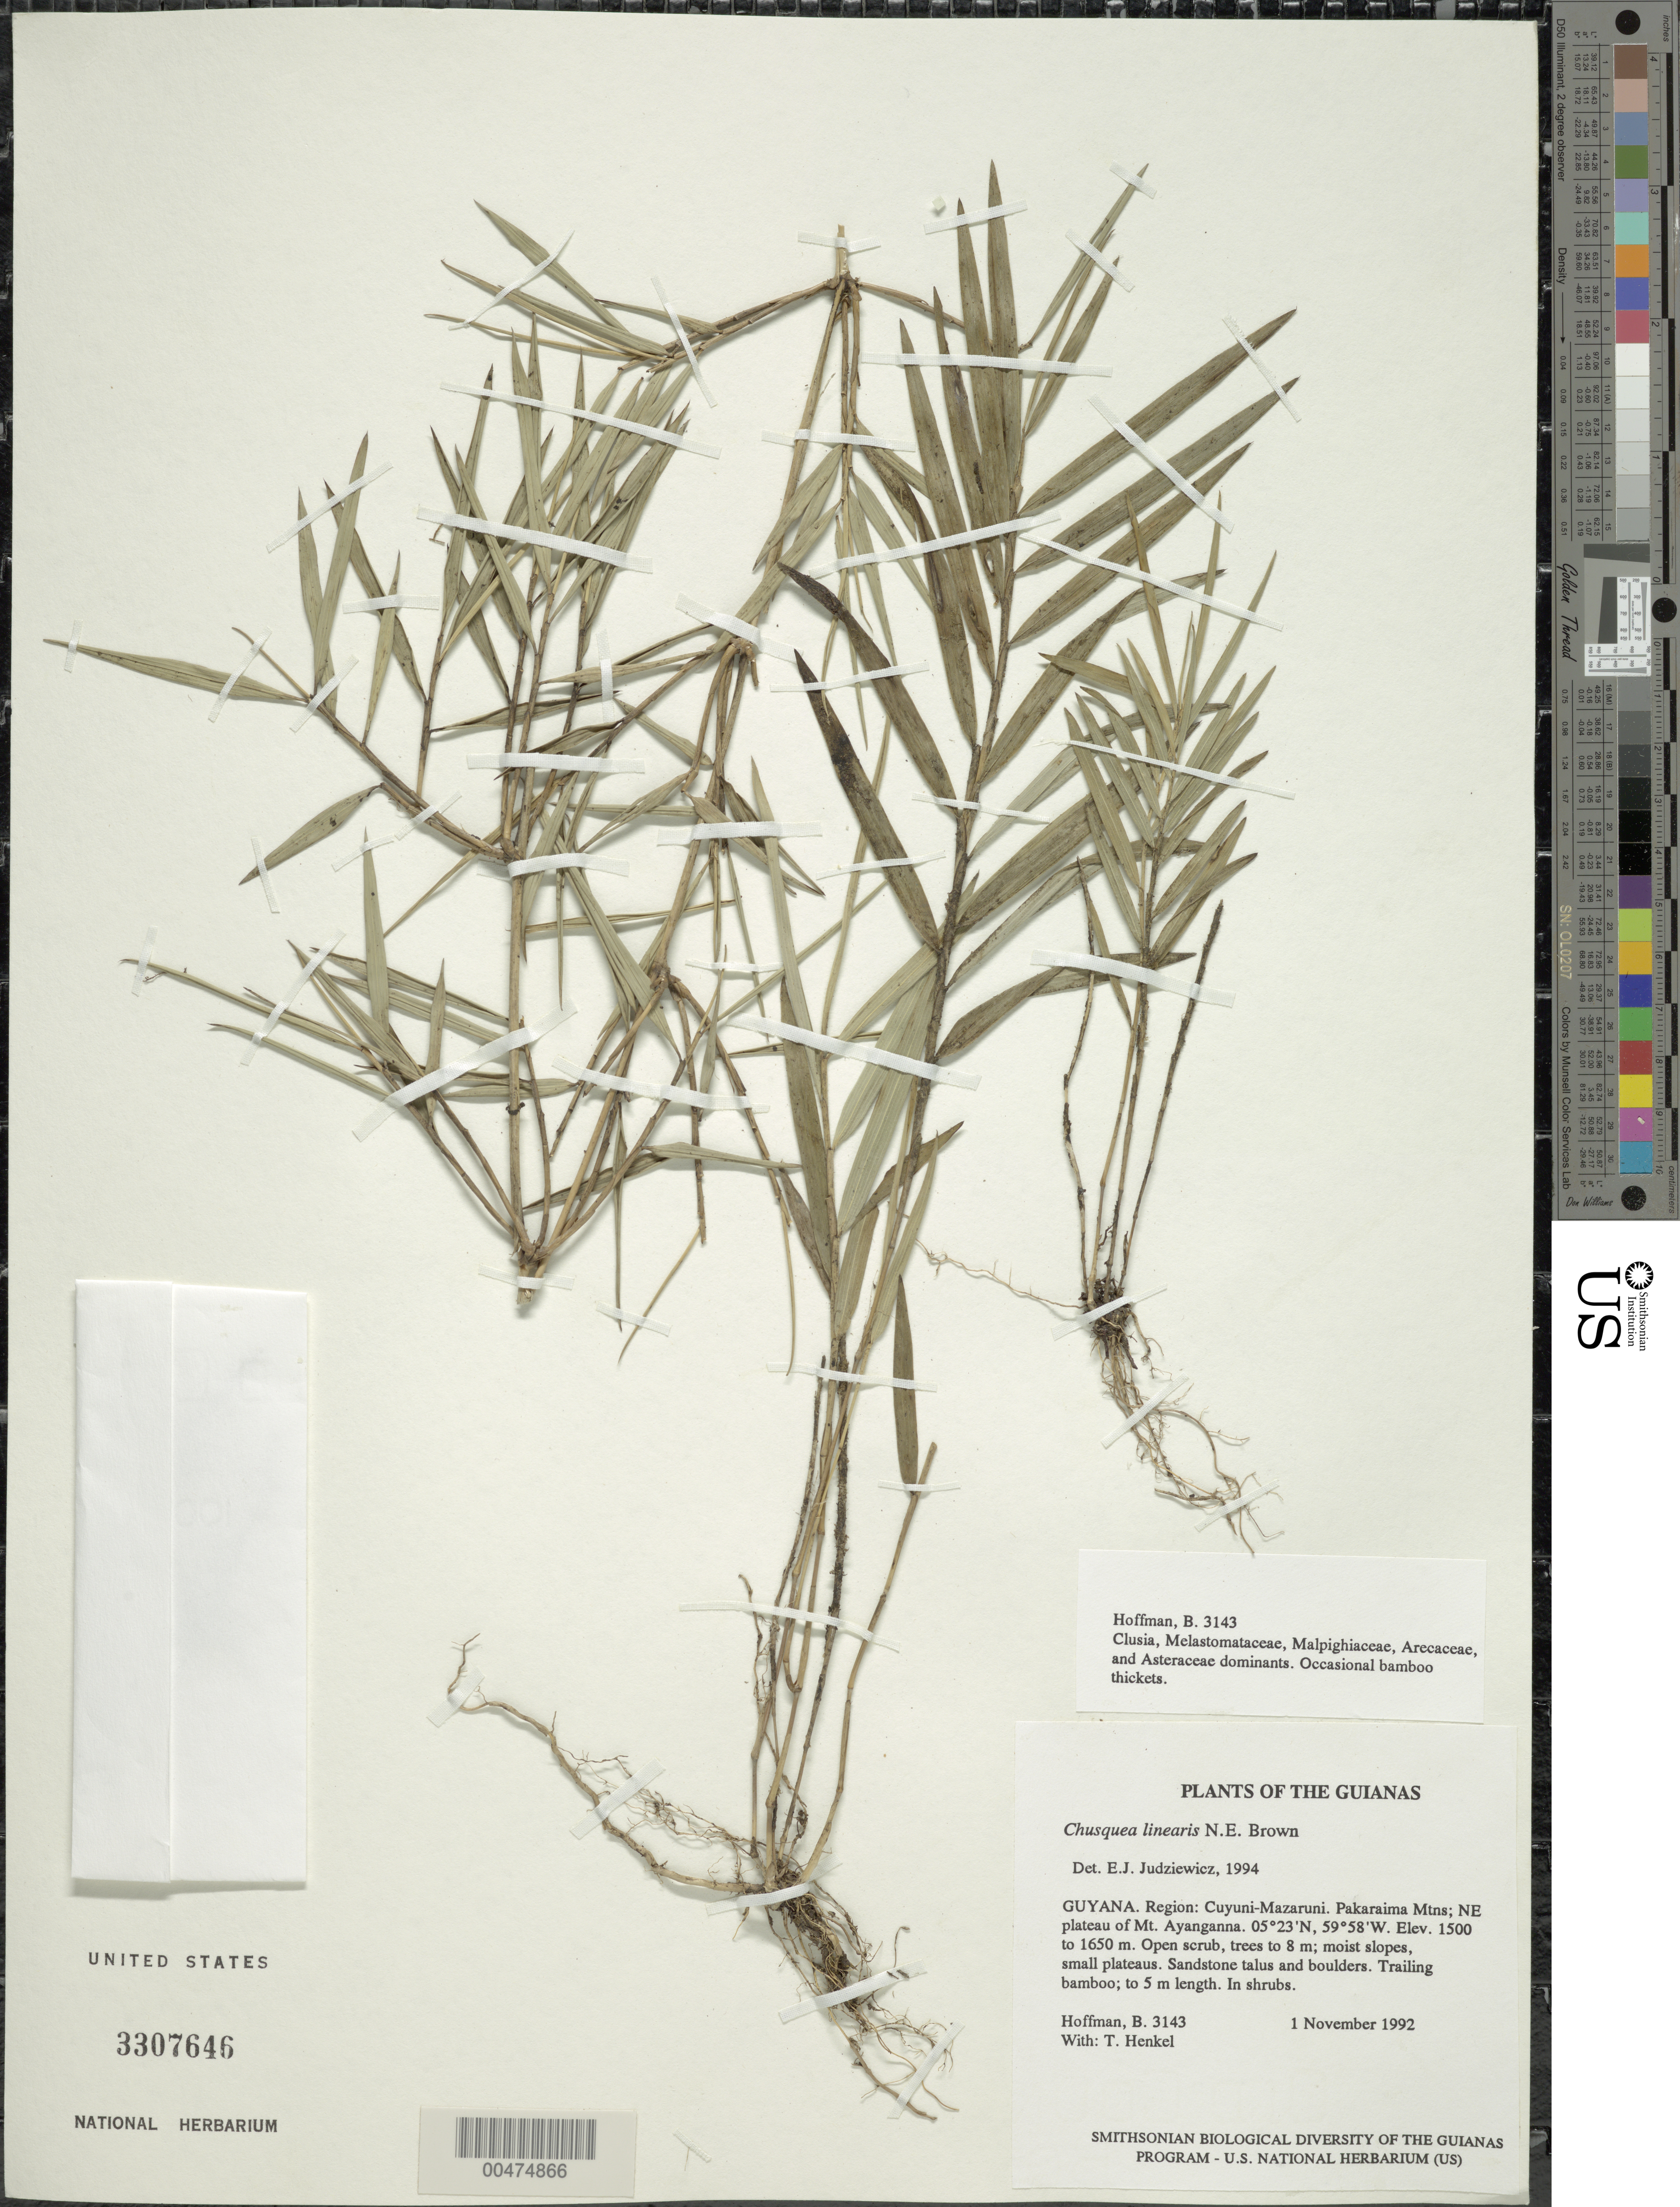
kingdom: Plantae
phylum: Tracheophyta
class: Liliopsida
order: Poales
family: Poaceae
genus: Chusquea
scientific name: Chusquea linearis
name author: N.E. Br.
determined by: Judziewicz, E. J.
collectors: B. Hoffman & T. Henkel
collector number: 3143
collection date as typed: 1 November 1992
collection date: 1992-11-01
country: Guyana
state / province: Cuyuni-Mazaruni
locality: Pakaraima Mountains; NE plateau of Mt. Ayanganna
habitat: Open scrub, trees to 8 m; moist slopes, small plateaus. Sandstone talus and boulders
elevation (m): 1500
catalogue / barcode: US 3307646